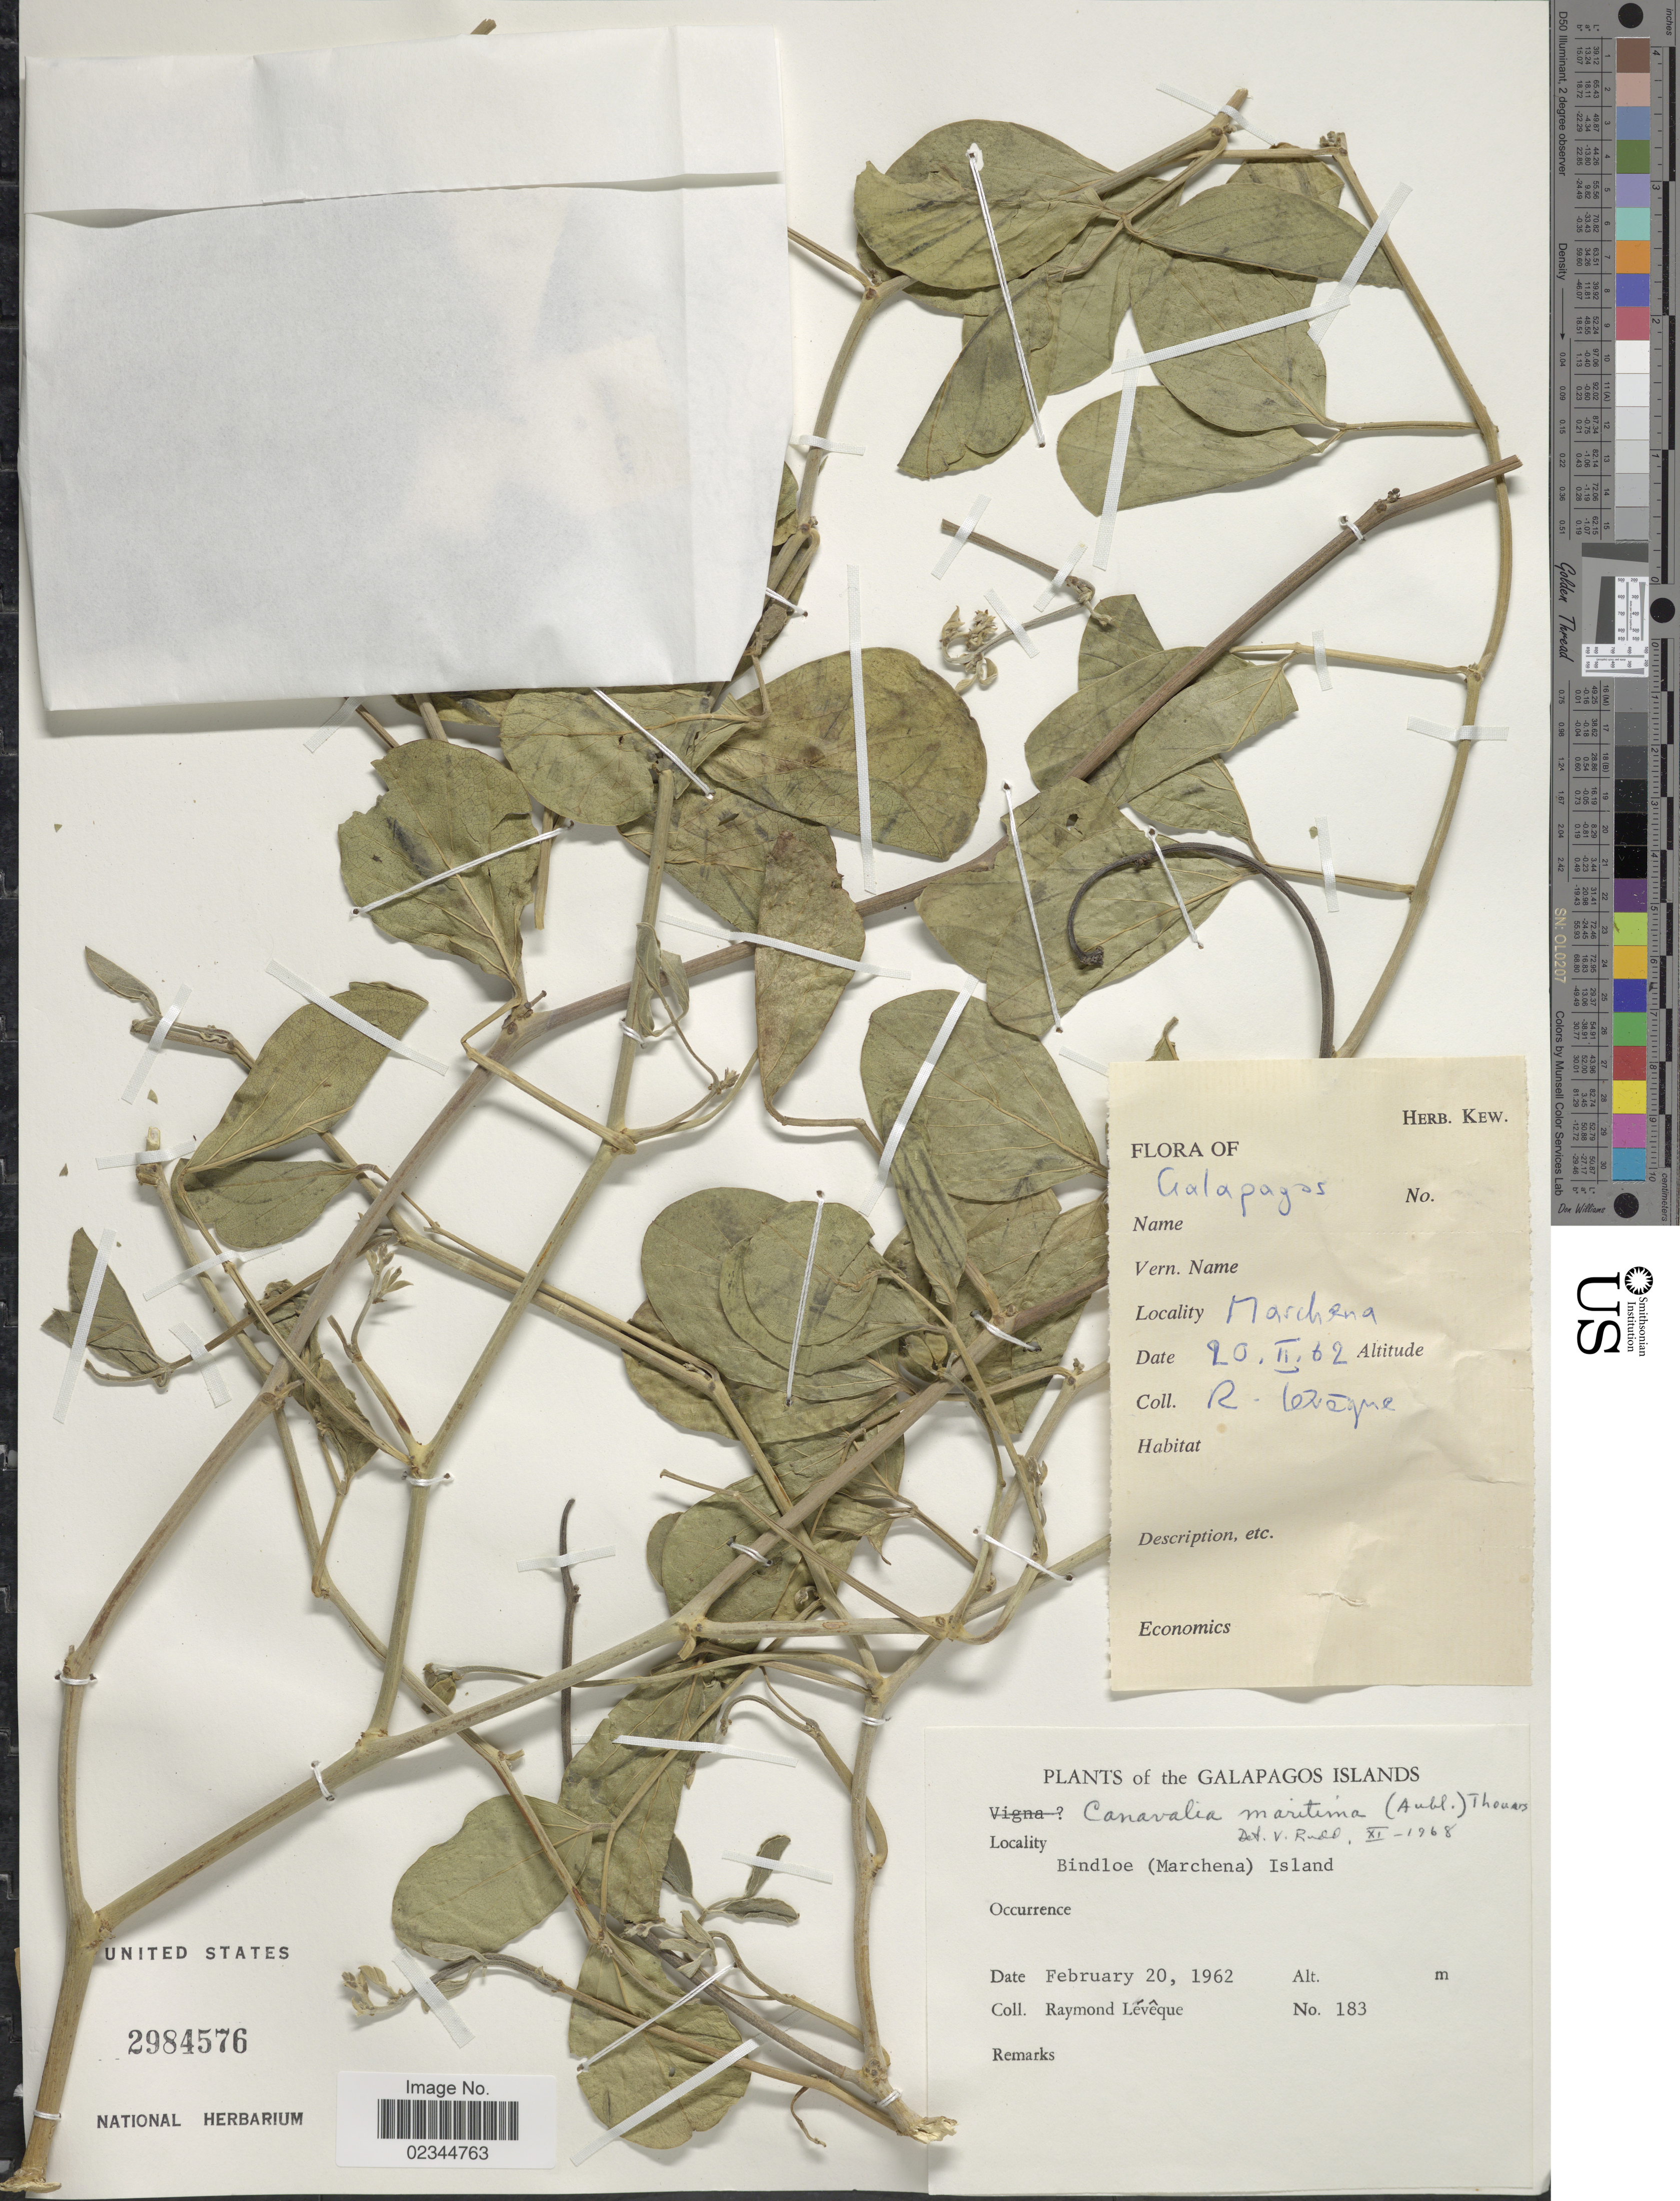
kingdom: Plantae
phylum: Tracheophyta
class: Magnoliopsida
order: Fabales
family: Fabaceae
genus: Canavalia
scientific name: Canavalia rosea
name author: (Sw.) DC.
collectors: R. Lévêque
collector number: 183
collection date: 1962-02-20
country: Ecuador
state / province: Colón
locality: Galapagos Islands. Bindloe (Marchena) Island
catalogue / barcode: US 2984576